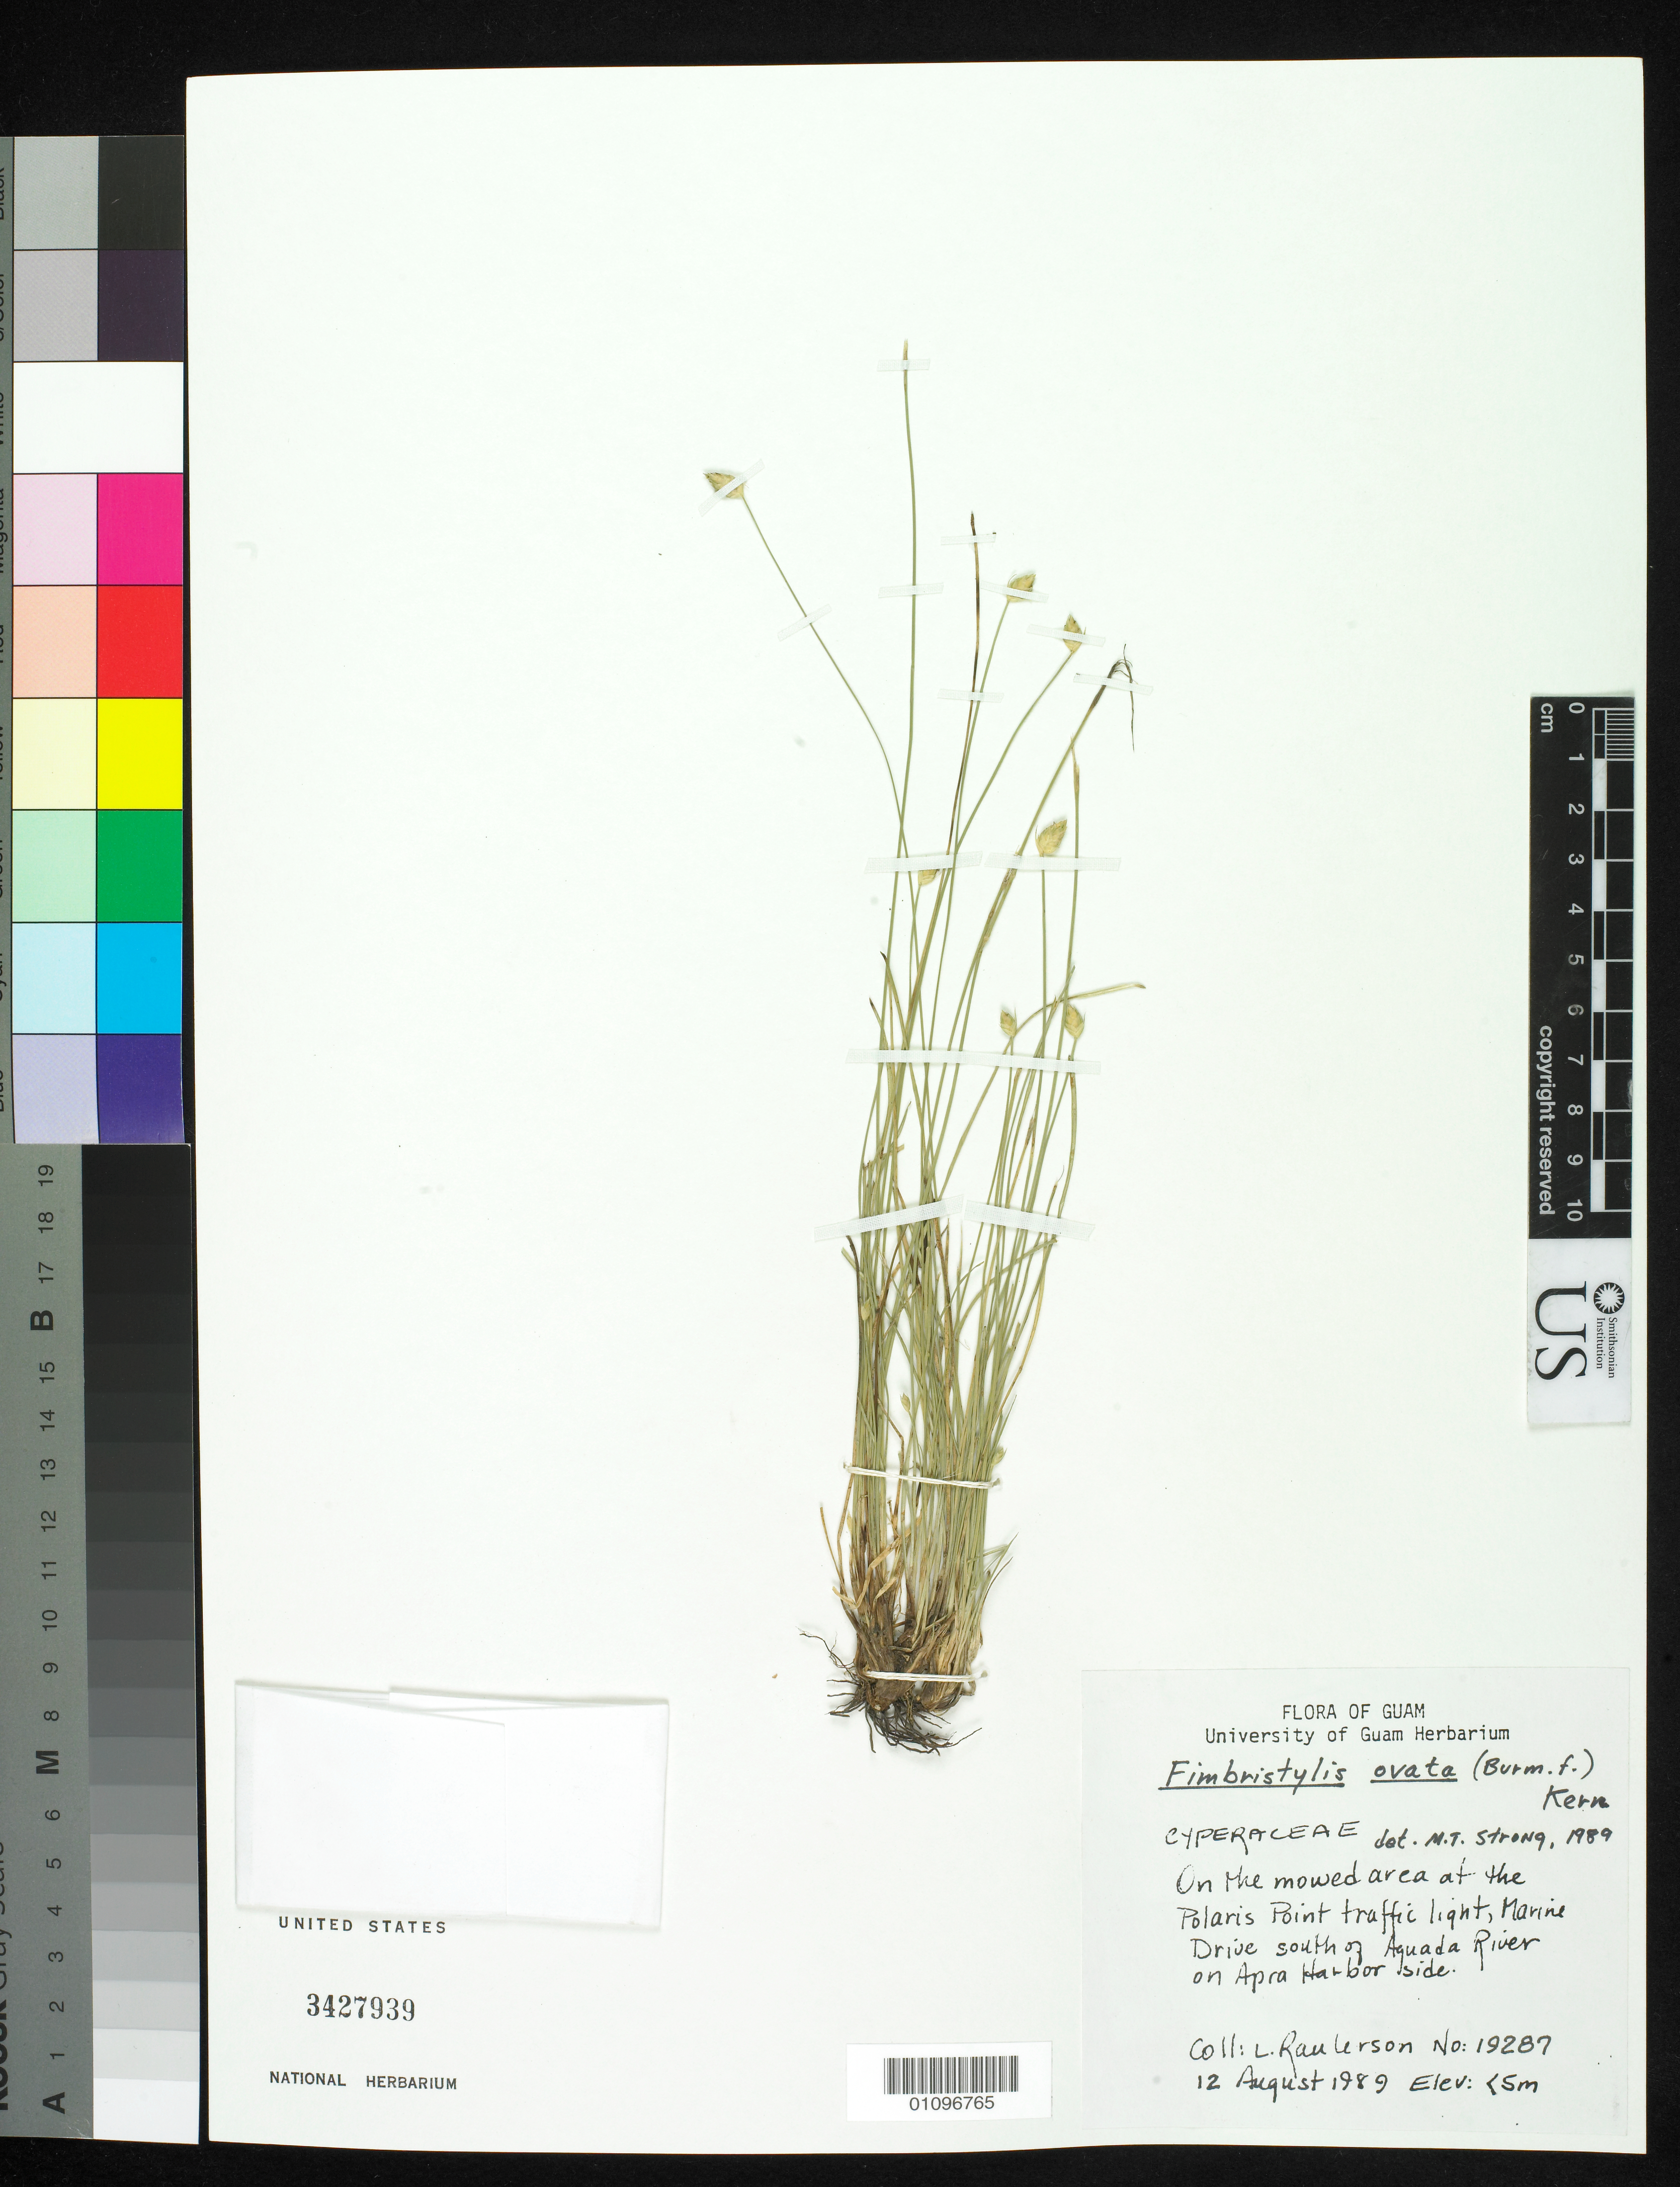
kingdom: Plantae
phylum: Tracheophyta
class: Liliopsida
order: Poales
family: Cyperaceae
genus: Abildgaardia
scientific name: Abildgaardia ovata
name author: (Burm. f.) Kral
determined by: Strong, Mark T., (BOT), Smithsonian Institution - National Museum of Natural History (UNITED STATES)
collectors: L. Raulerson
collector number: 19287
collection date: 1989-08-12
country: Guam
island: Guam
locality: Marine Drive, South of Aguada River on Apra Harbor side.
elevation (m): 5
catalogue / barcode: US 3427939